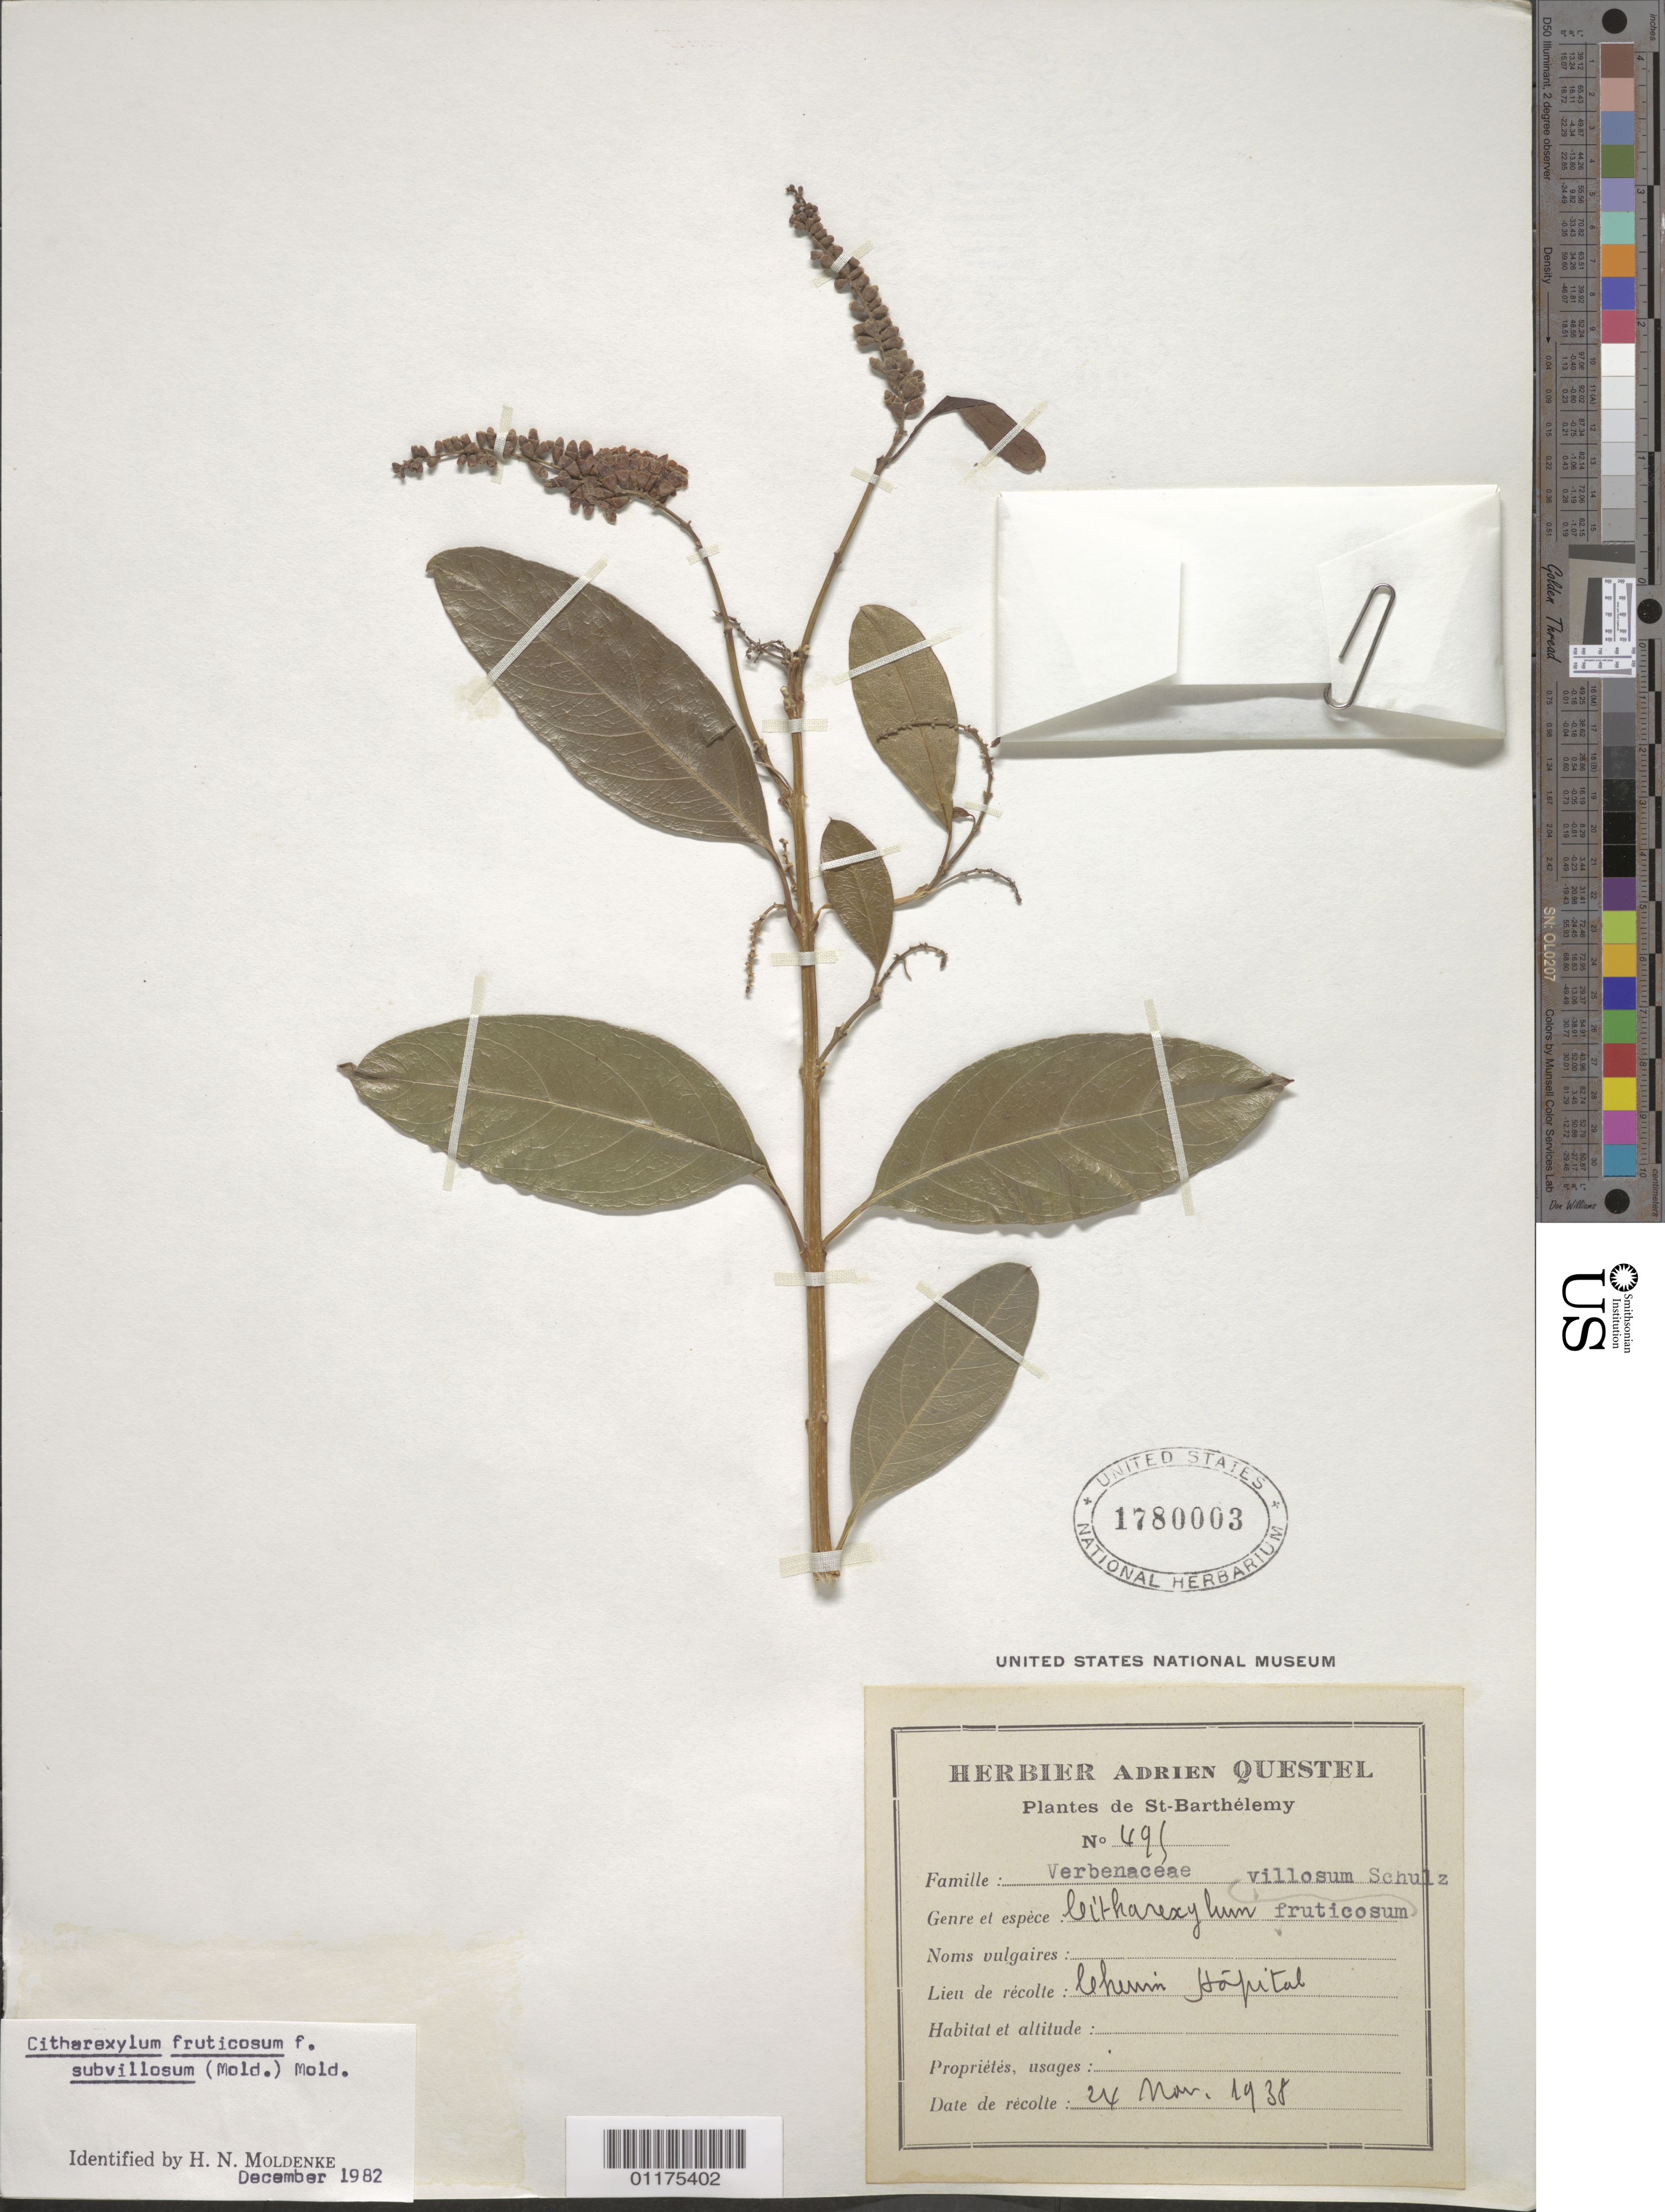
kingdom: Plantae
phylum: Tracheophyta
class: Magnoliopsida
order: Lamiales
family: Verbenaceae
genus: Citharexylum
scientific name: Citharexylum fruticosum f. bahamense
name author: (Millsp.) Moldenke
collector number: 495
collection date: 1938-11-24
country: Saint Barthélemy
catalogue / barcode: US 1780003